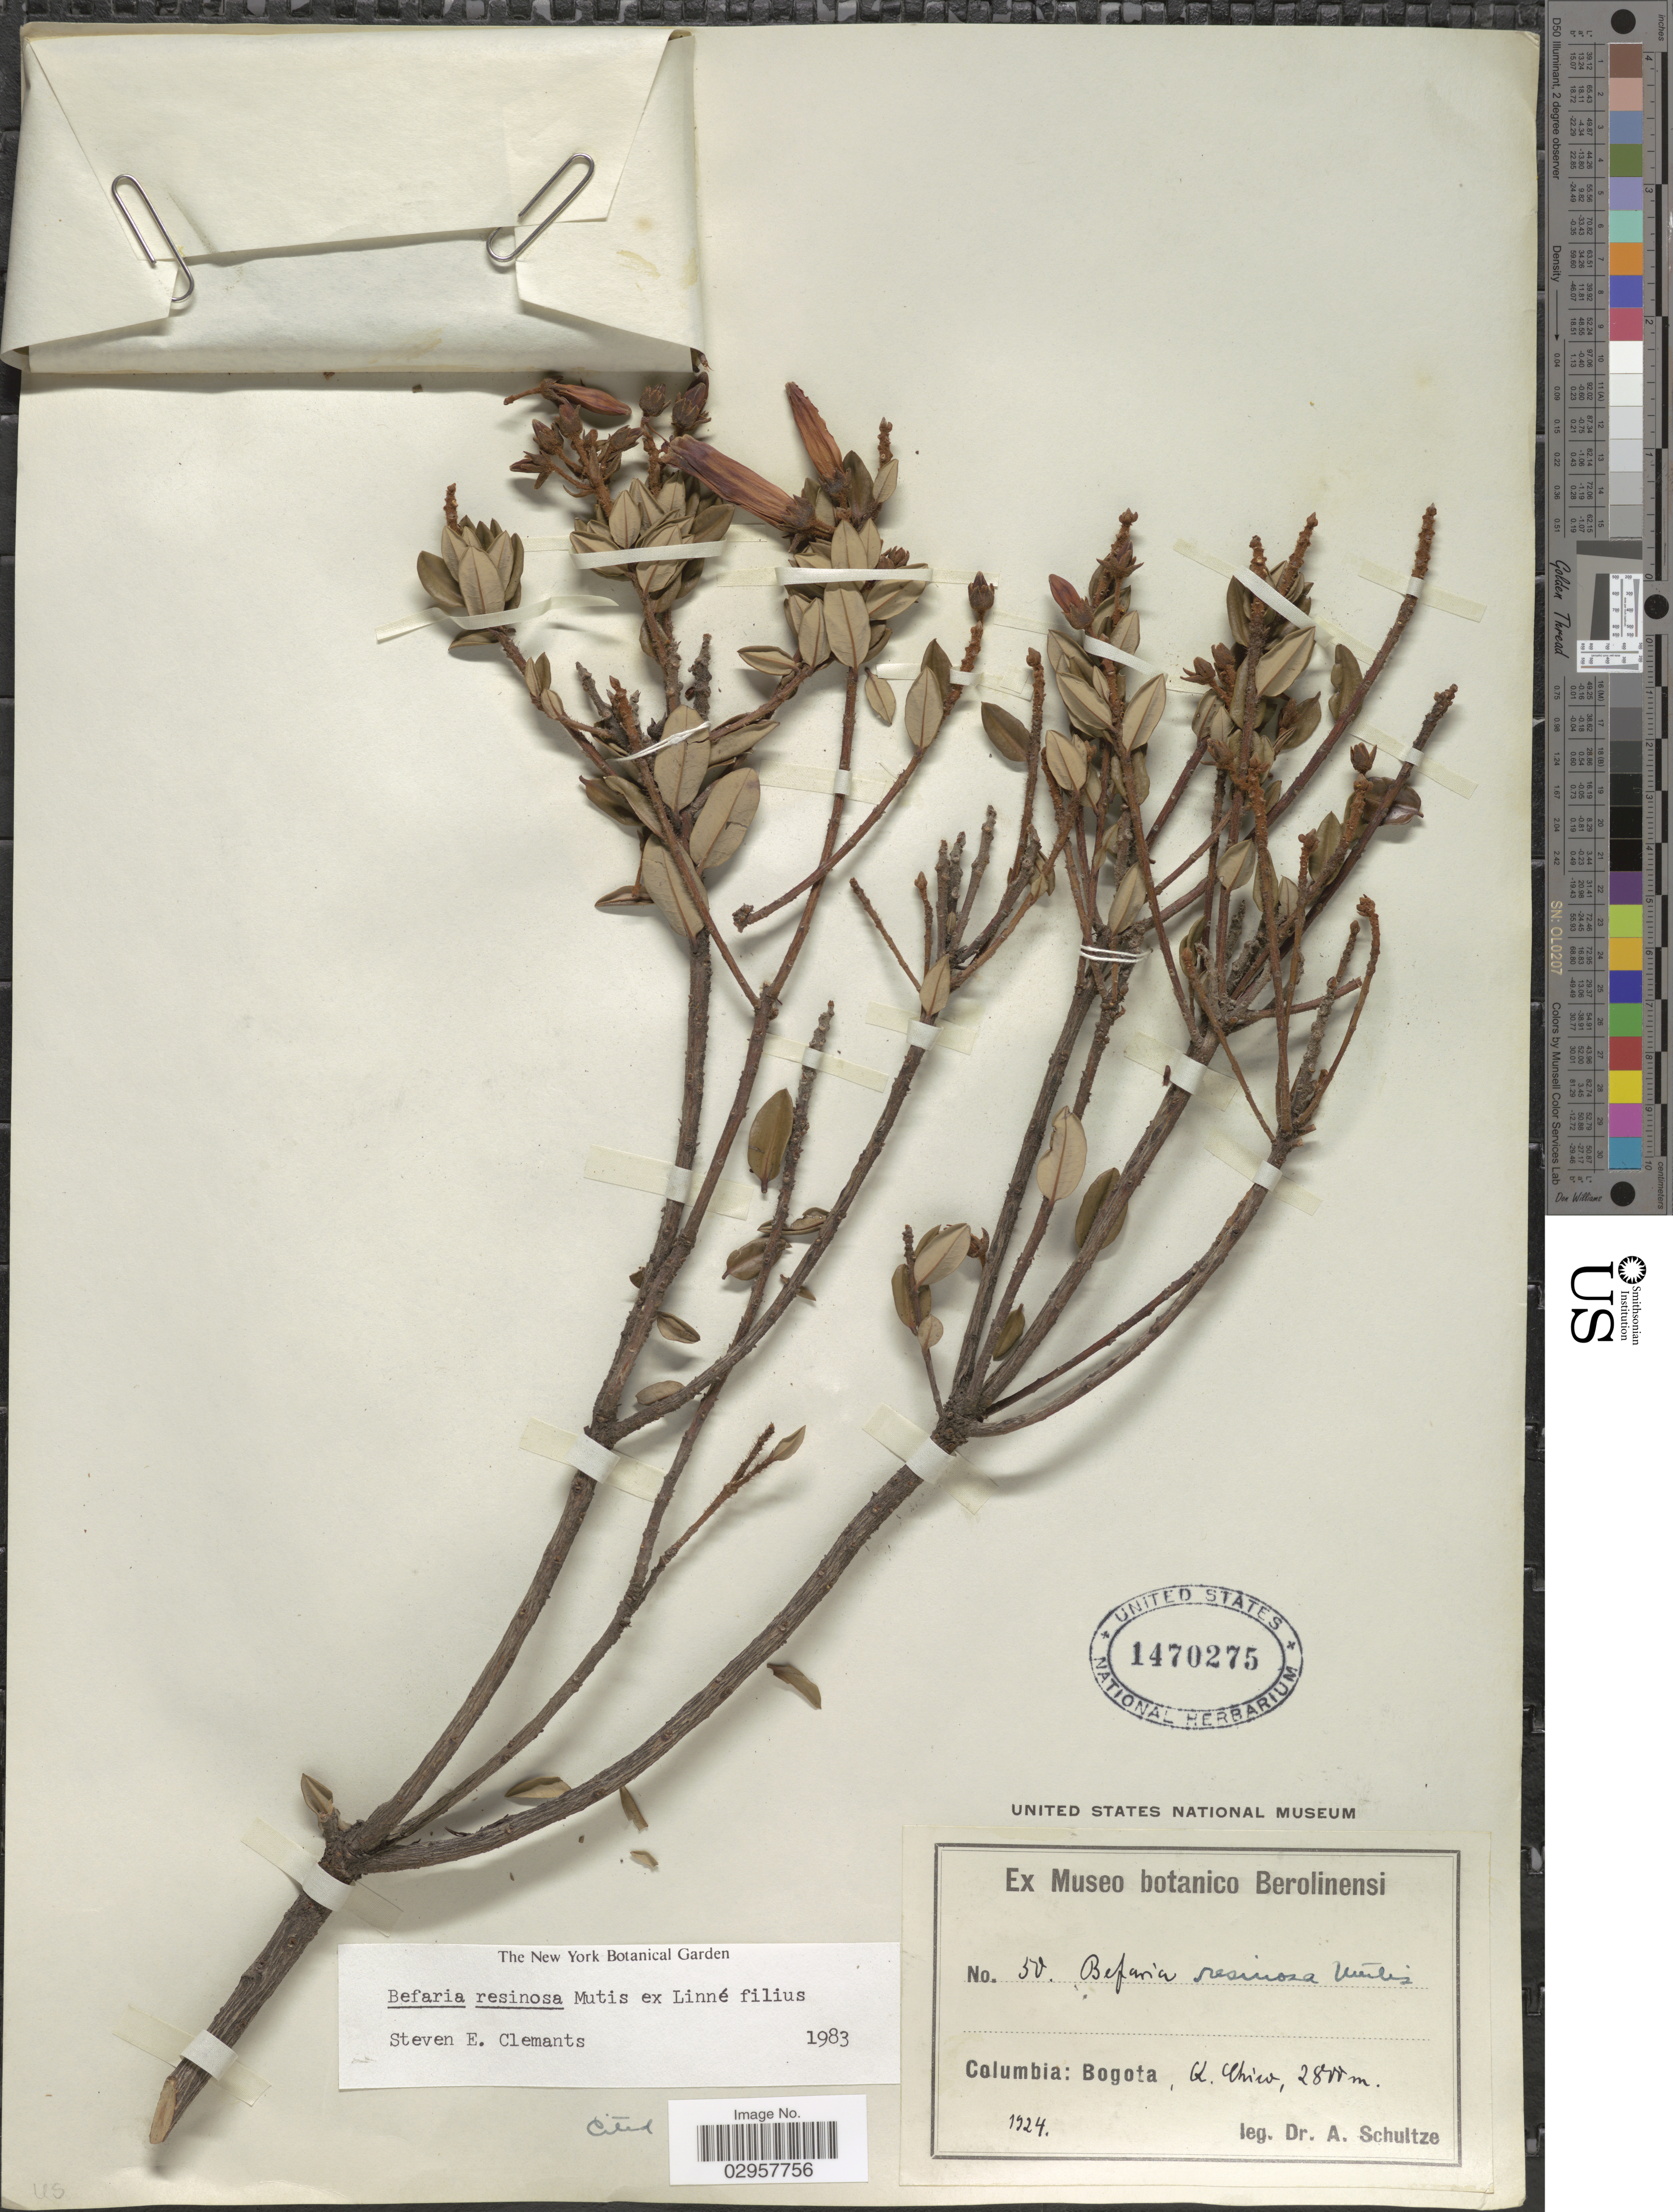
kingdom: Plantae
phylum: Tracheophyta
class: Magnoliopsida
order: Ericales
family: Ericaceae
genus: Befaria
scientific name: Befaria resinosa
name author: Mutis ex L. f.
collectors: A. Schultze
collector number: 50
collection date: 1924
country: Colombia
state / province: Bogota D.C.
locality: Bogota, Q. Chico.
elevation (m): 2800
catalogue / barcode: US 1470275